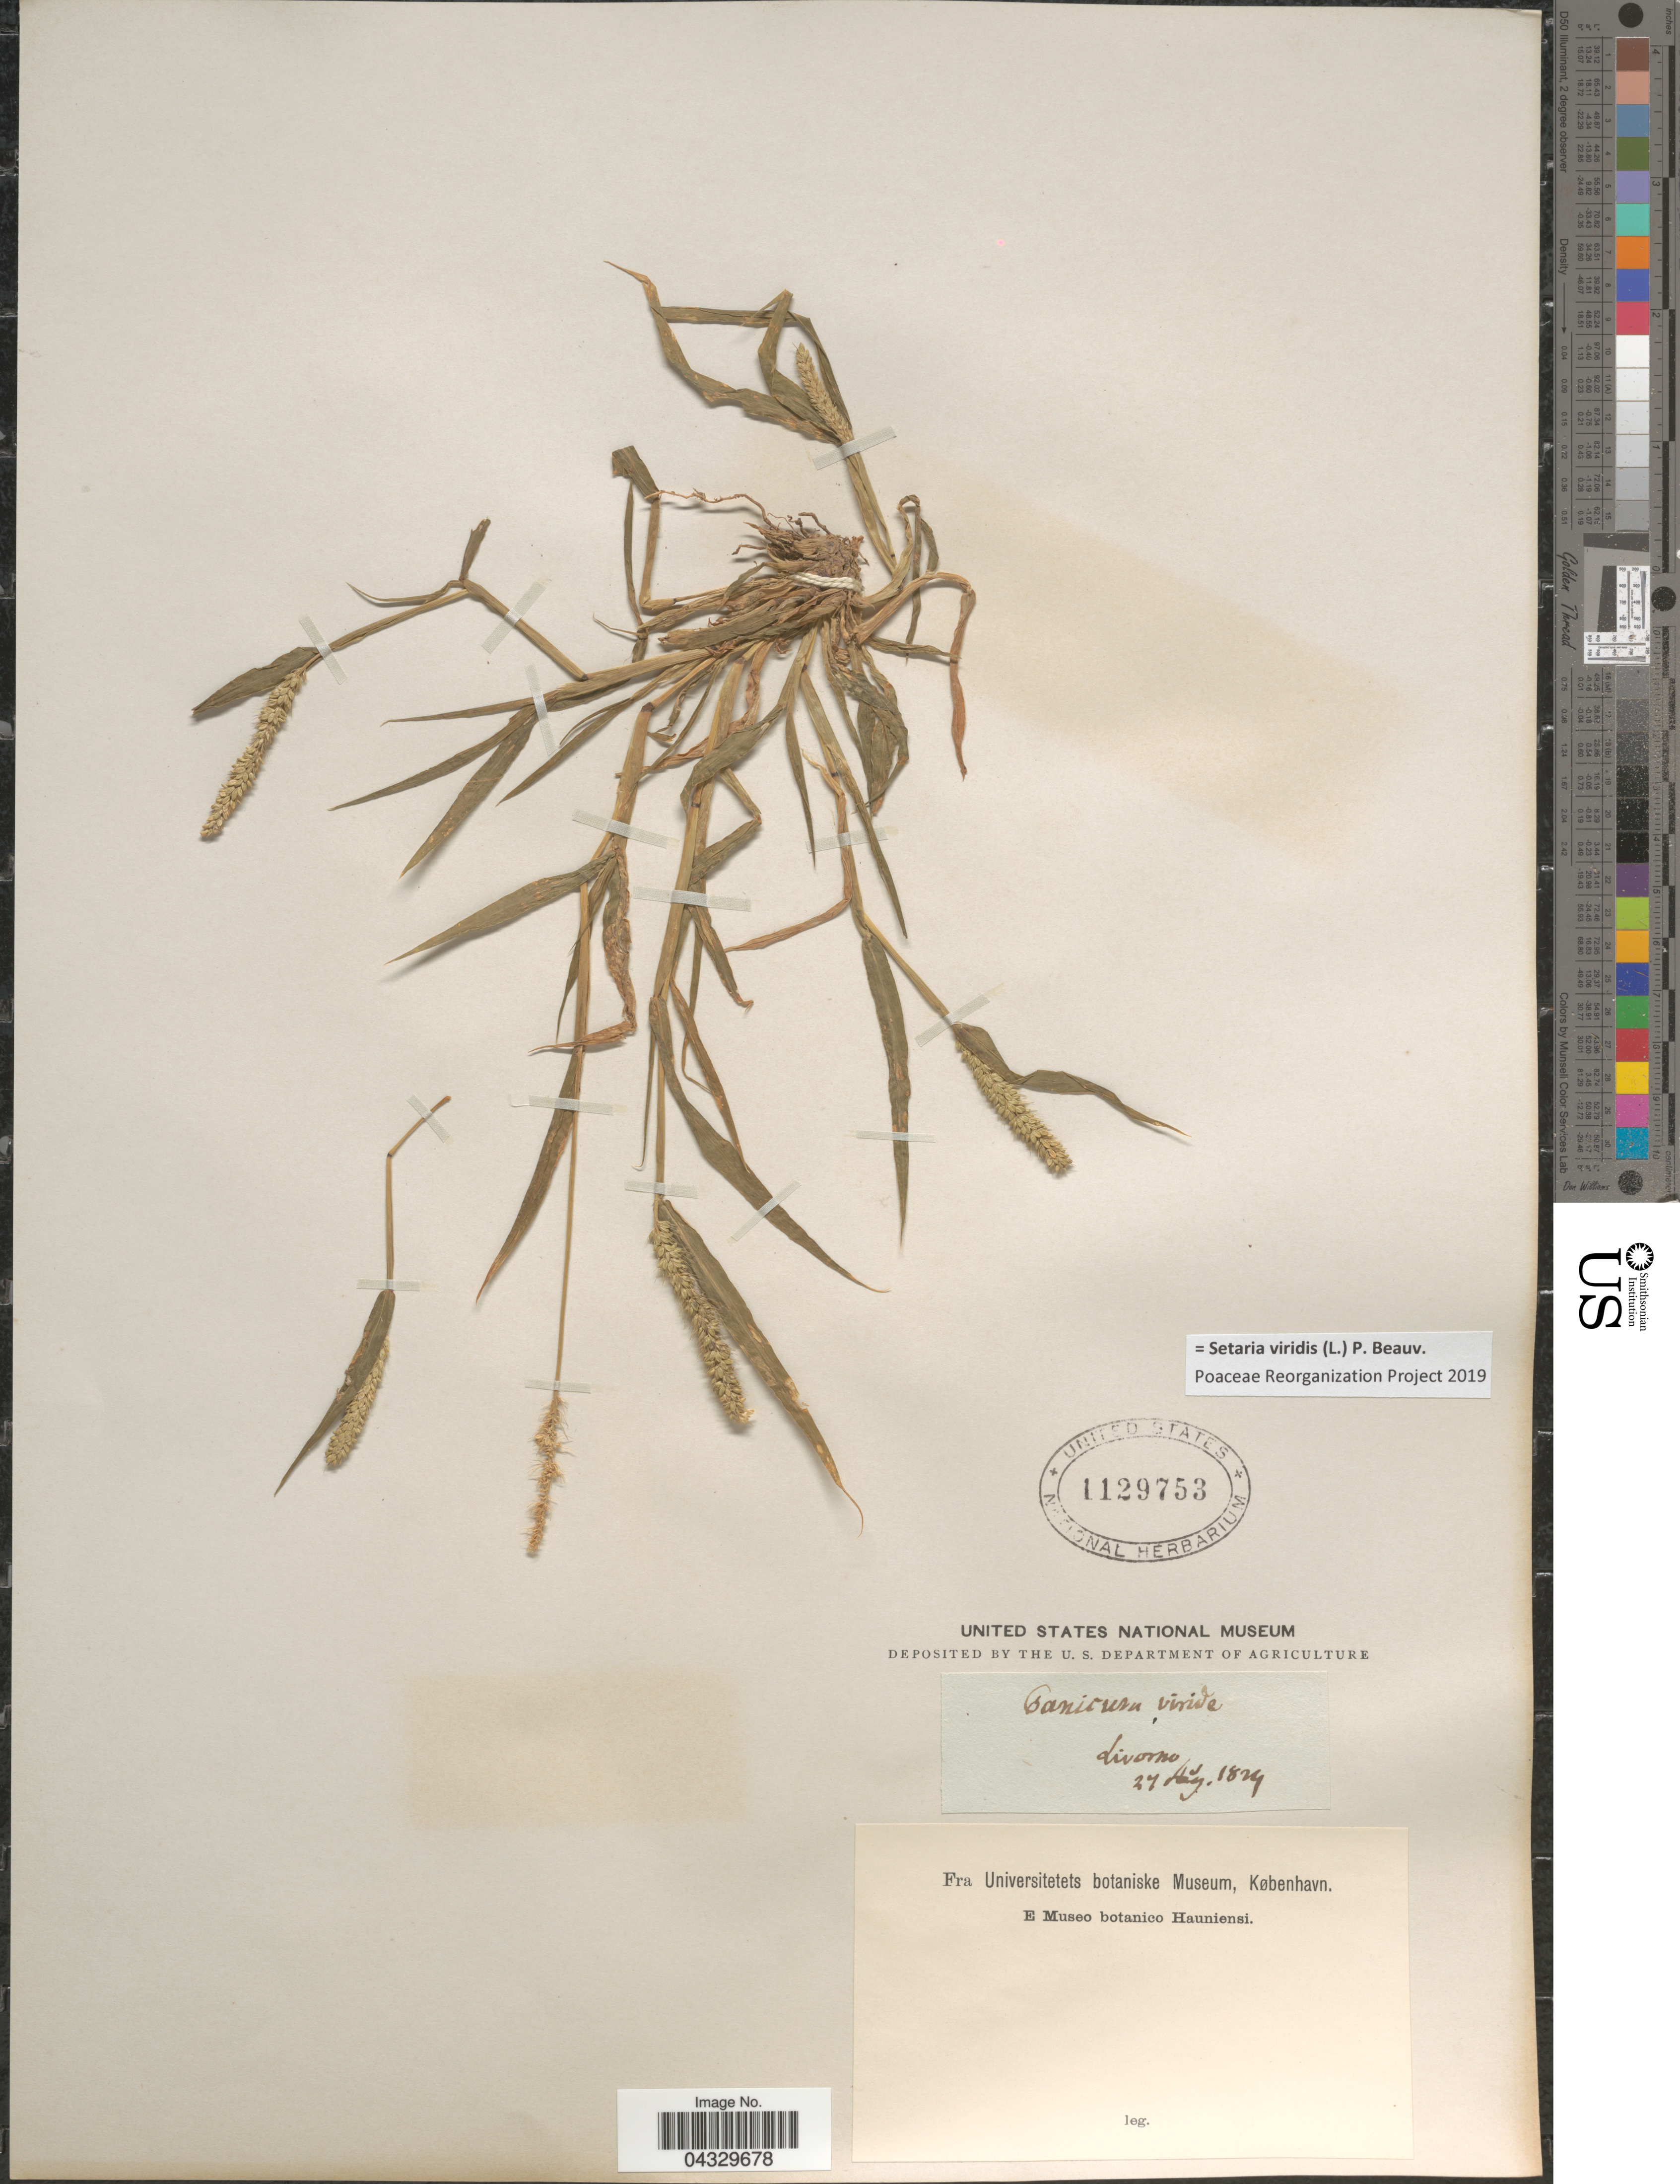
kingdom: Plantae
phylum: Tracheophyta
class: Liliopsida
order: Poales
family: Poaceae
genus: Setaria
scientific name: Setaria viridis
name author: (L.) P. Beauv.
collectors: ex Mus. Bot. Hauniense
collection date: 1829-08-27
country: Italy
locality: Livorno.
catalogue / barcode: US 1129753